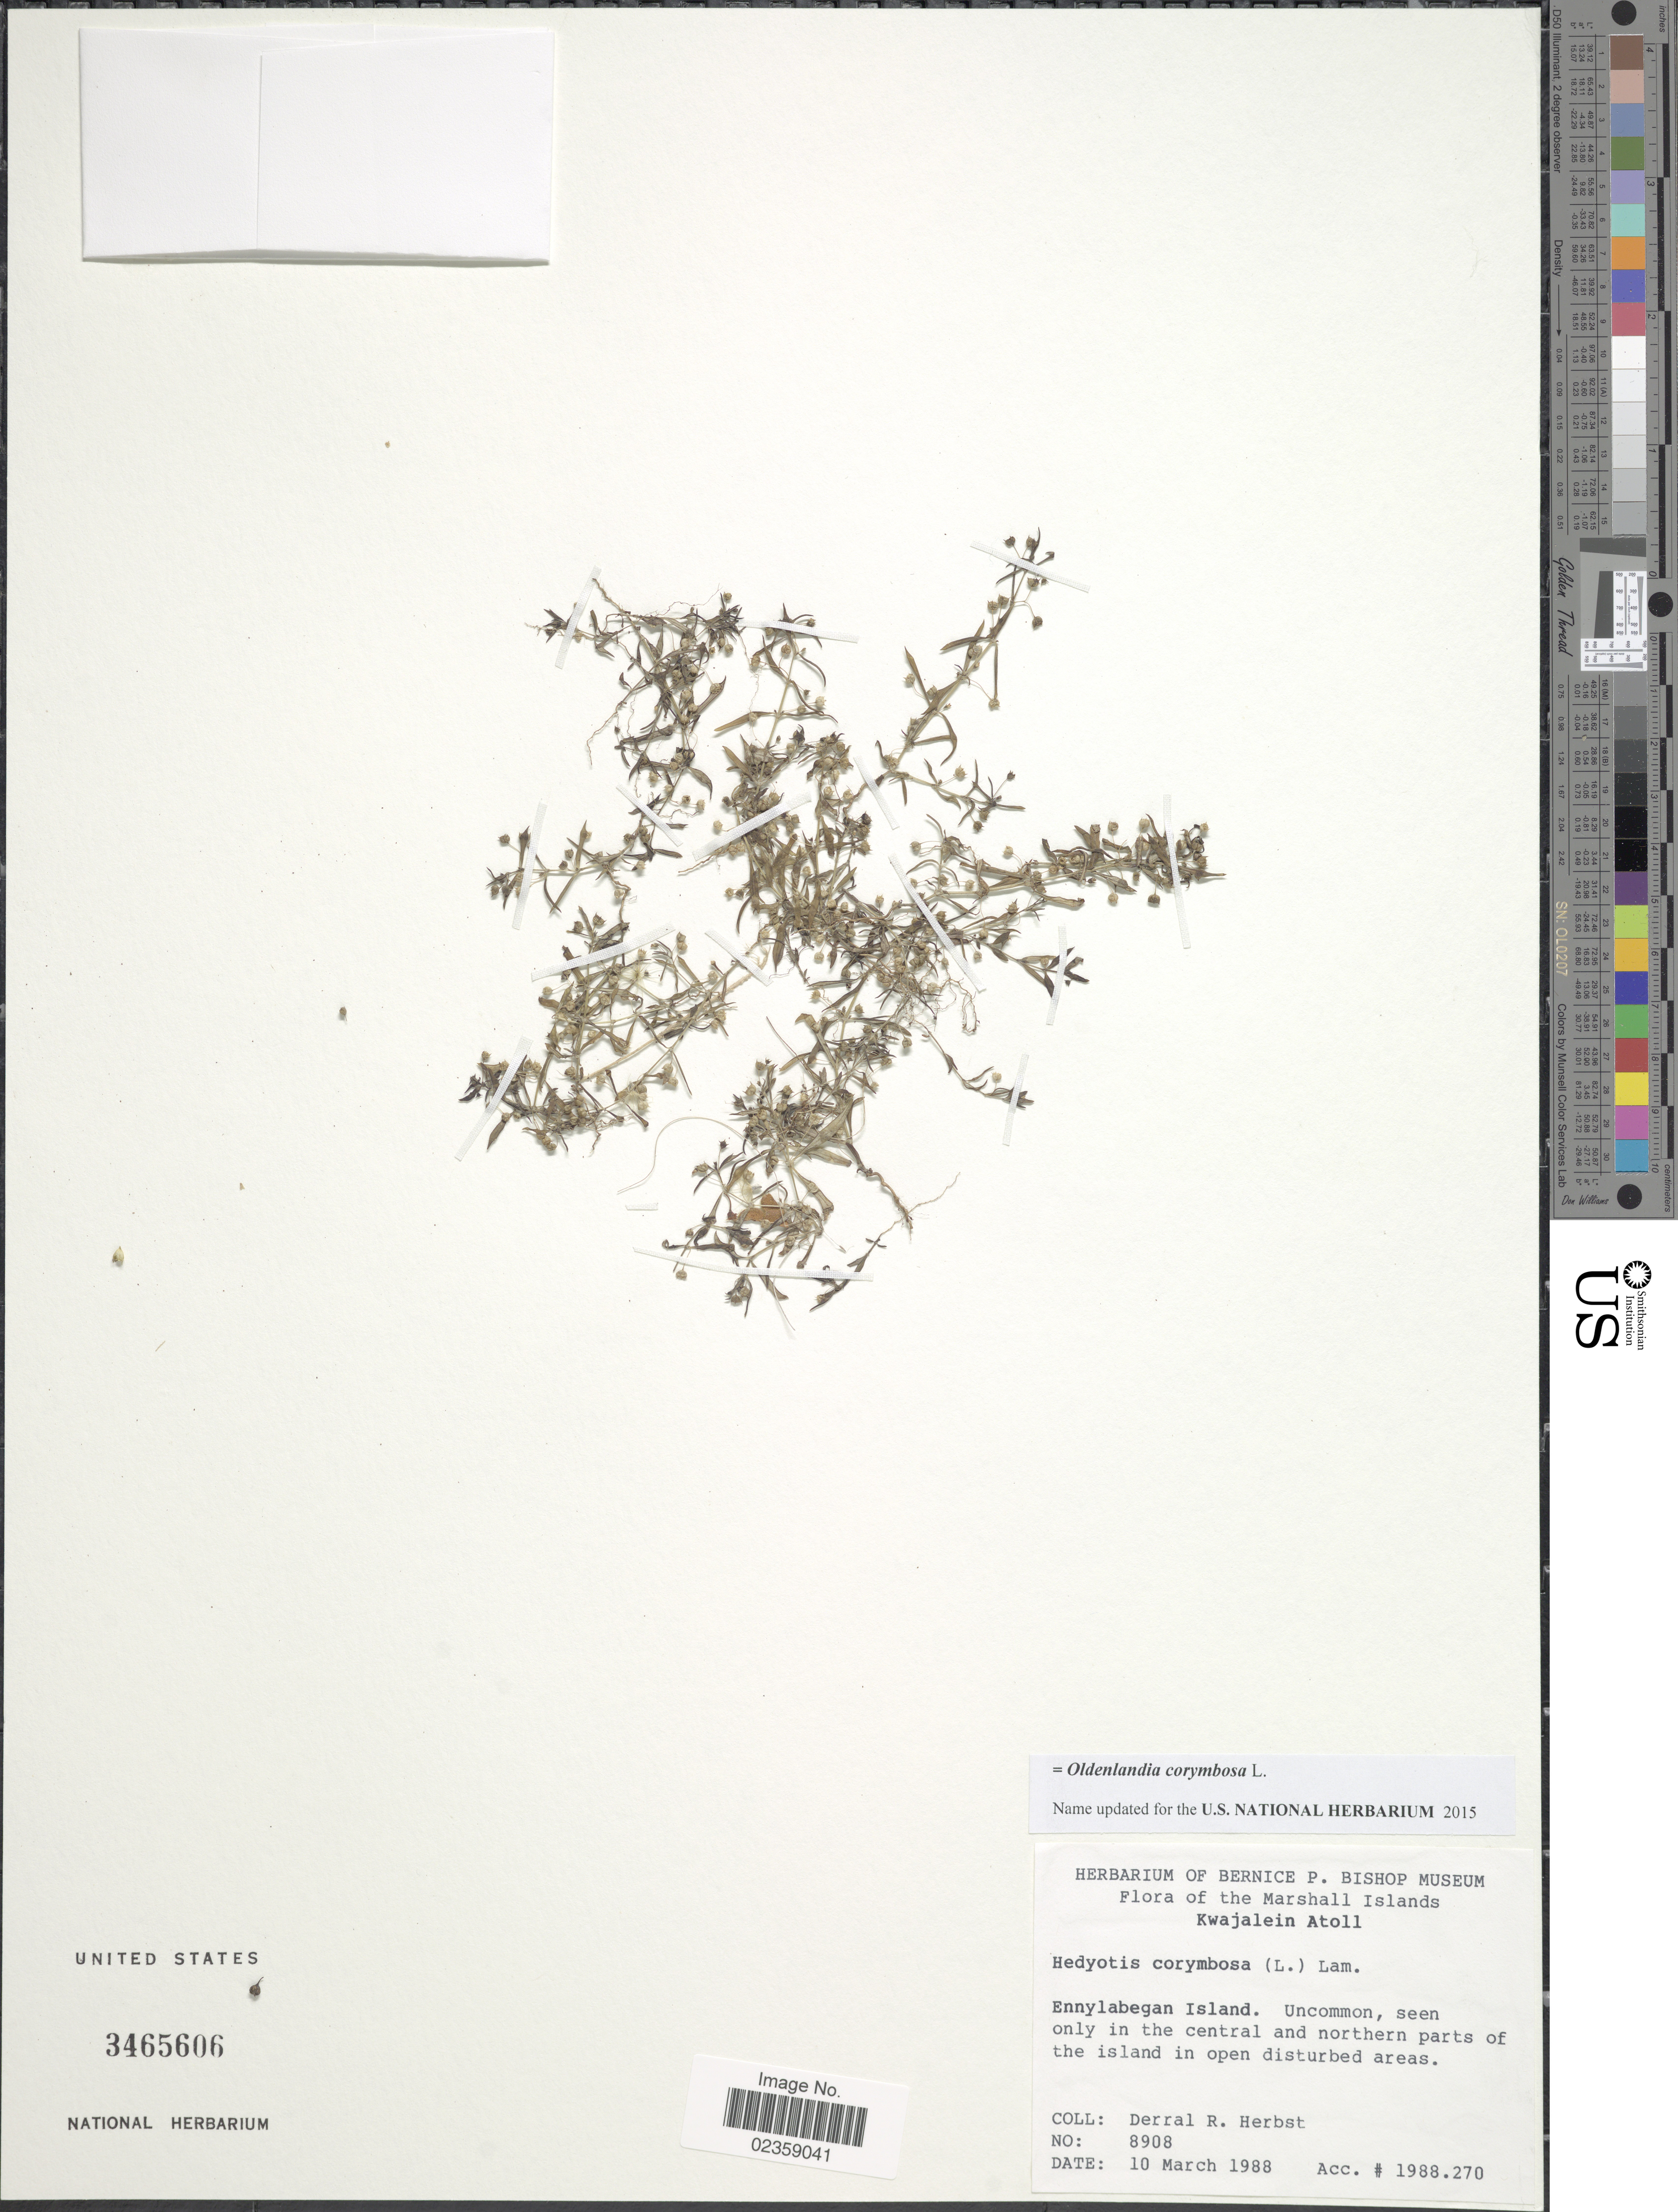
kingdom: Plantae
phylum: Tracheophyta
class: Magnoliopsida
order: Gentianales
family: Rubiaceae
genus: Oldenlandia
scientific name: Oldenlandia corymbosa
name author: L.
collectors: D. R. Herbst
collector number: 8908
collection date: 1988-03-10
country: Marshall Islands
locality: Kwajalein Atoll. Ennylabegan Island. Uncommon, seen only in the central and northern parts of the island in open disturbed areas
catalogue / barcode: US 3465606